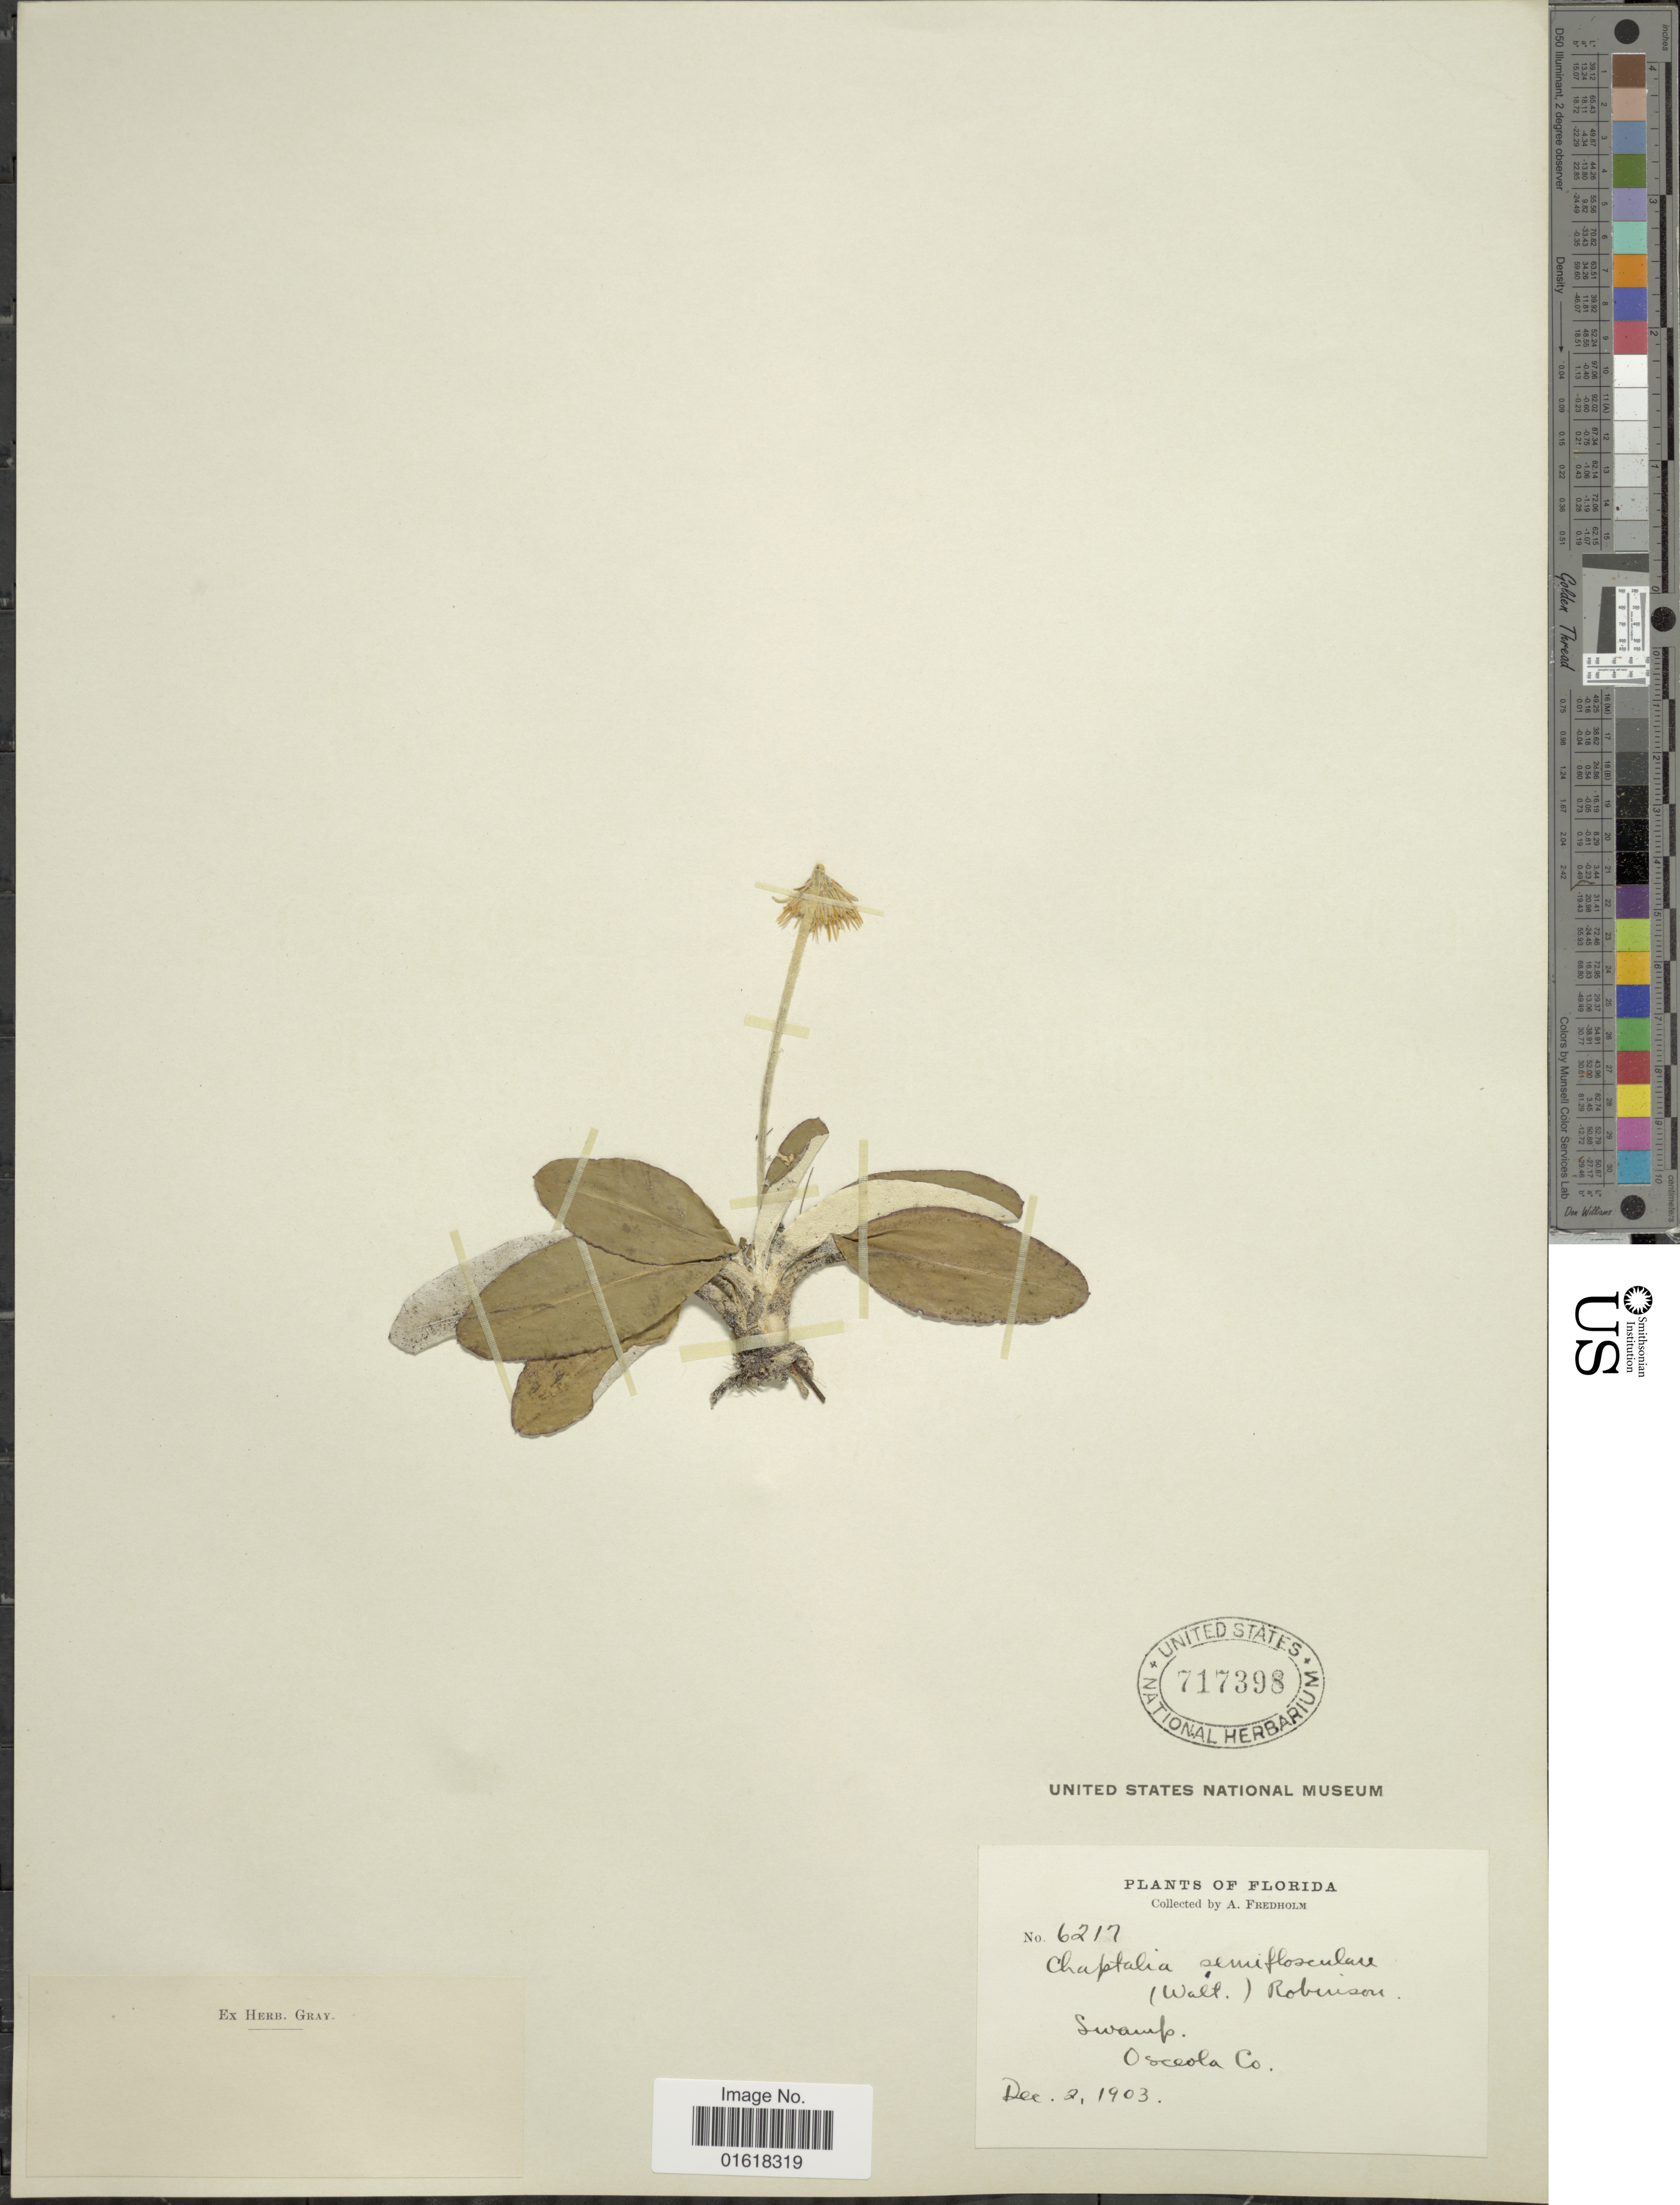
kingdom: Plantae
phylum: Tracheophyta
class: Magnoliopsida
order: Asterales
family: Asteraceae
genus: Chaptalia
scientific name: Chaptalia tomentosa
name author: Vent.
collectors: A. Fredholm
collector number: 6217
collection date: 1903-12-02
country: United States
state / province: Florida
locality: Osceola Co.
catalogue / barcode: US 717398